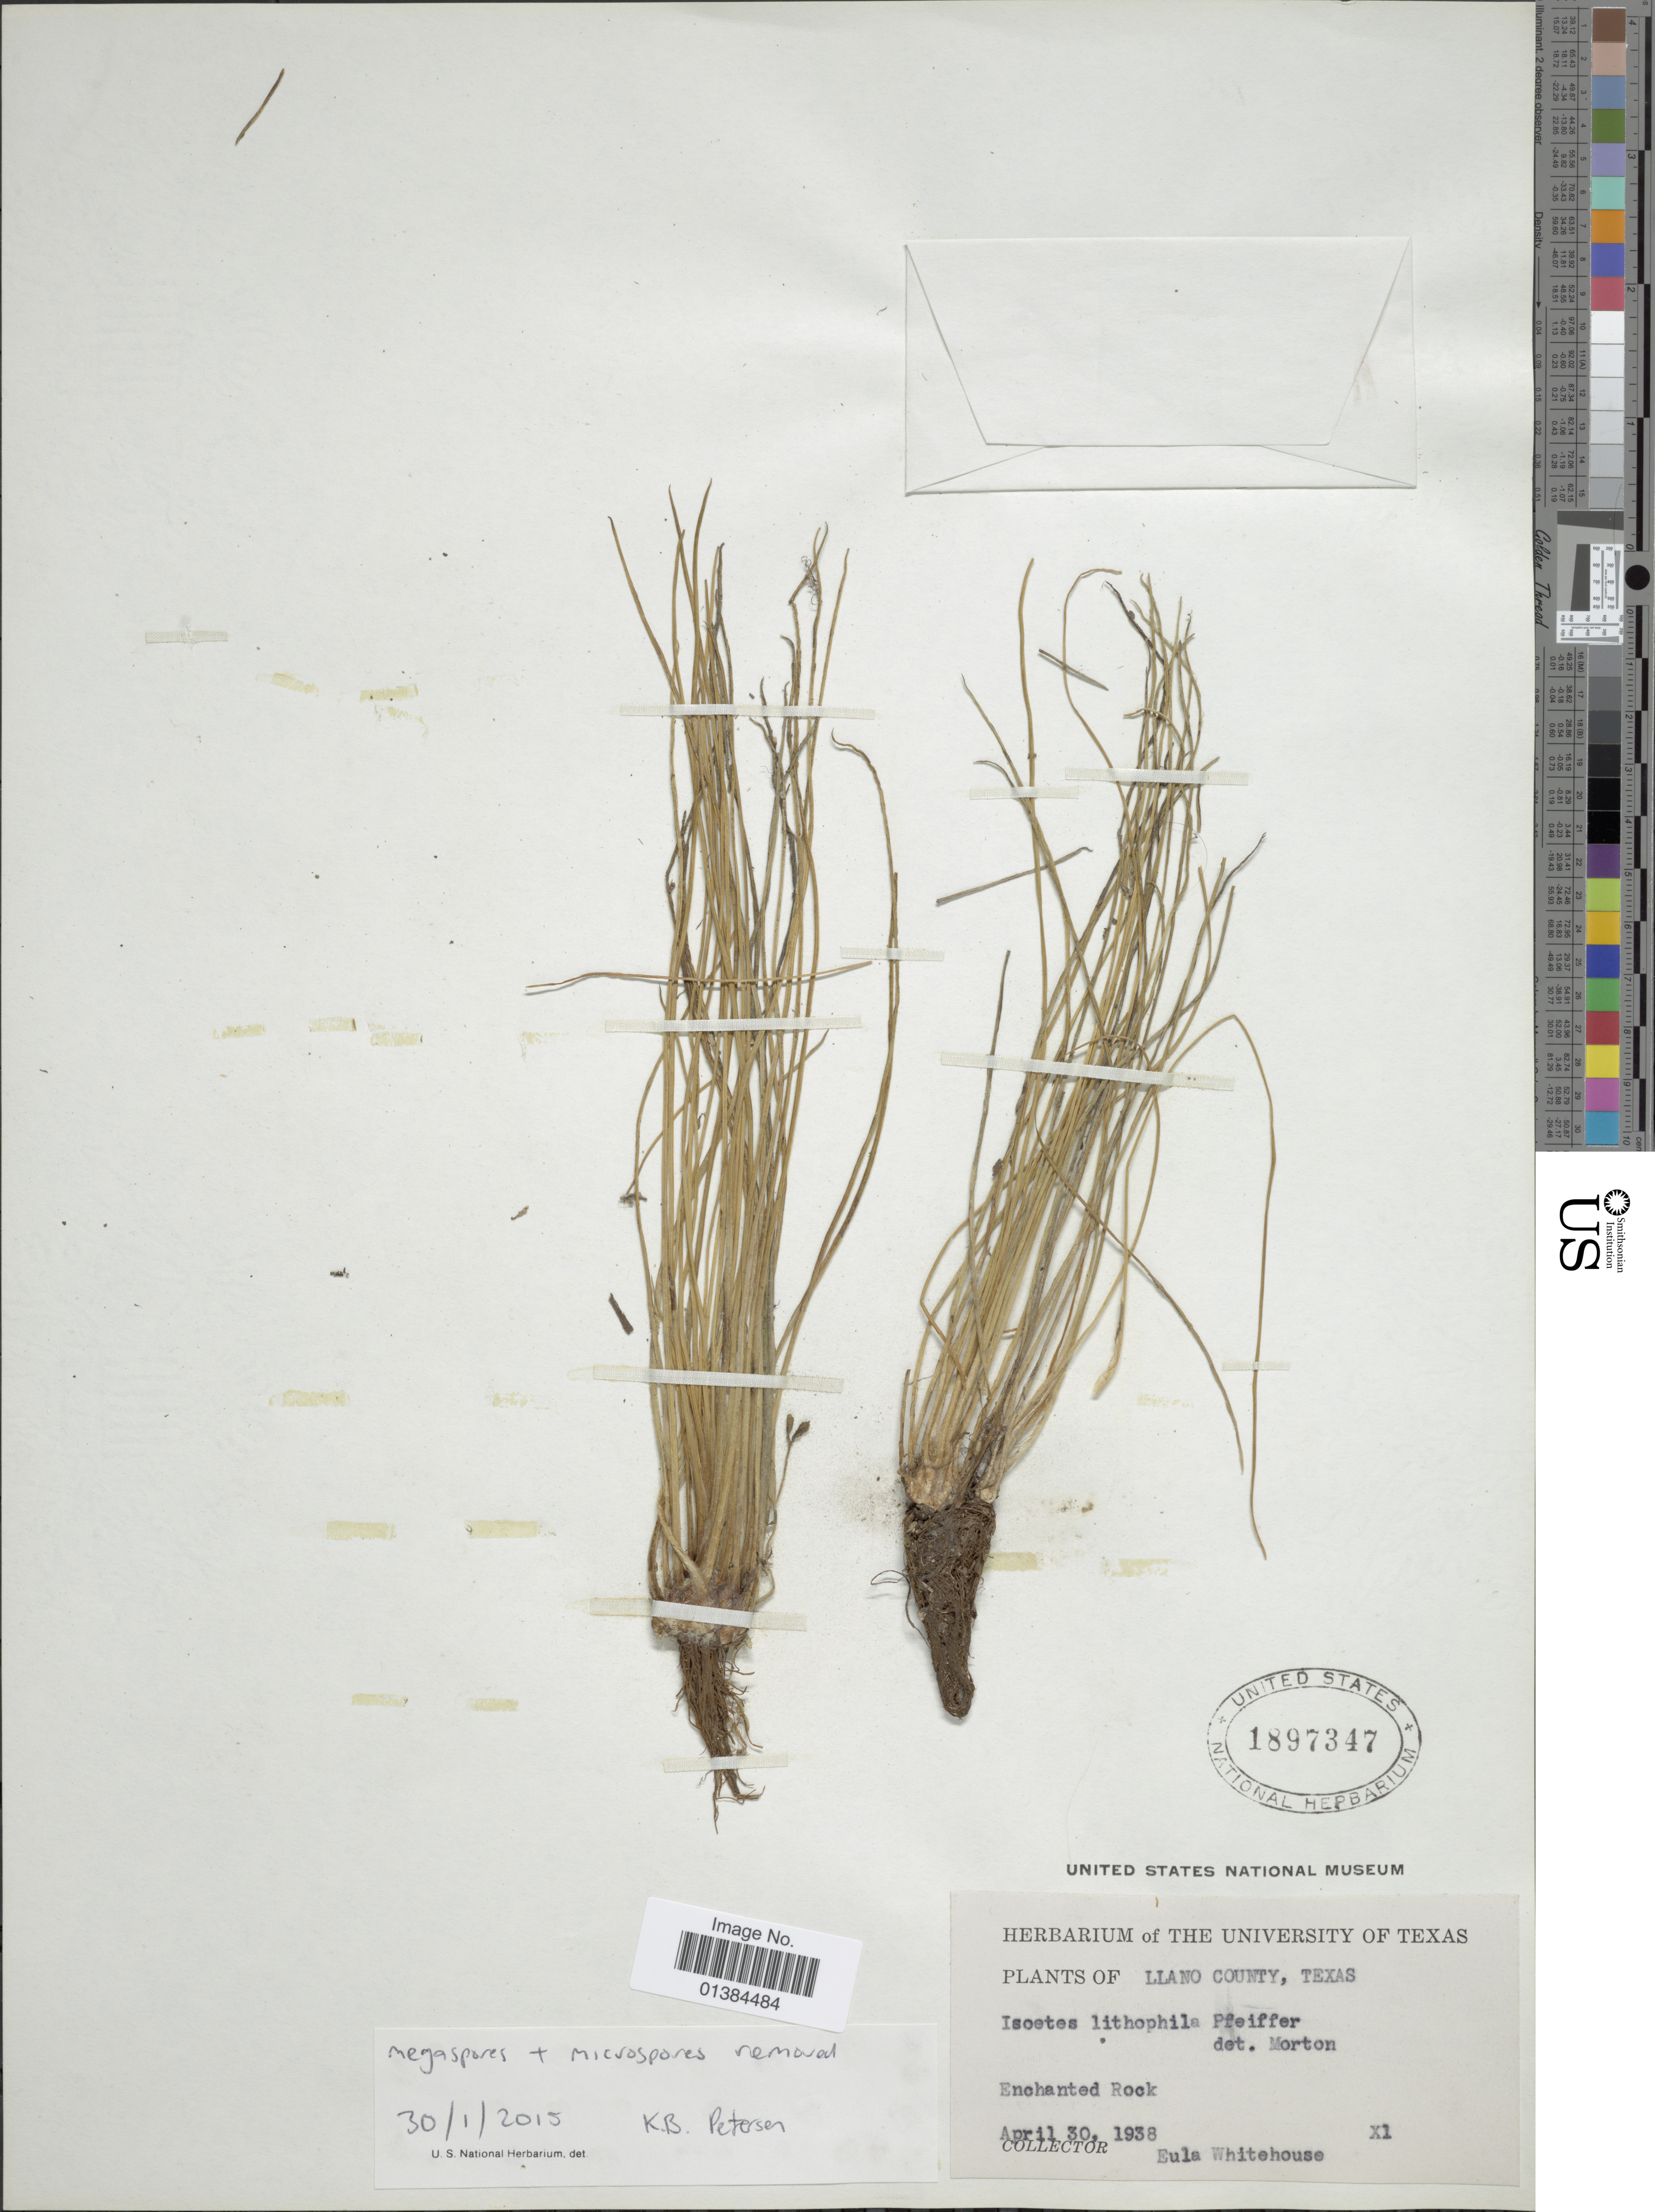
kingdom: Plantae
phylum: Tracheophyta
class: Lycopodiopsida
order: Isoetales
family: Isoetaceae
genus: Isoetes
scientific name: Isoetes lithophila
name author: N. Pfeiff.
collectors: E. Whitehouse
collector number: X1 ?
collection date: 1938-04-30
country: United States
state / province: Texas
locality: Llano County. Enchanted Rock.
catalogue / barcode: US 1897347